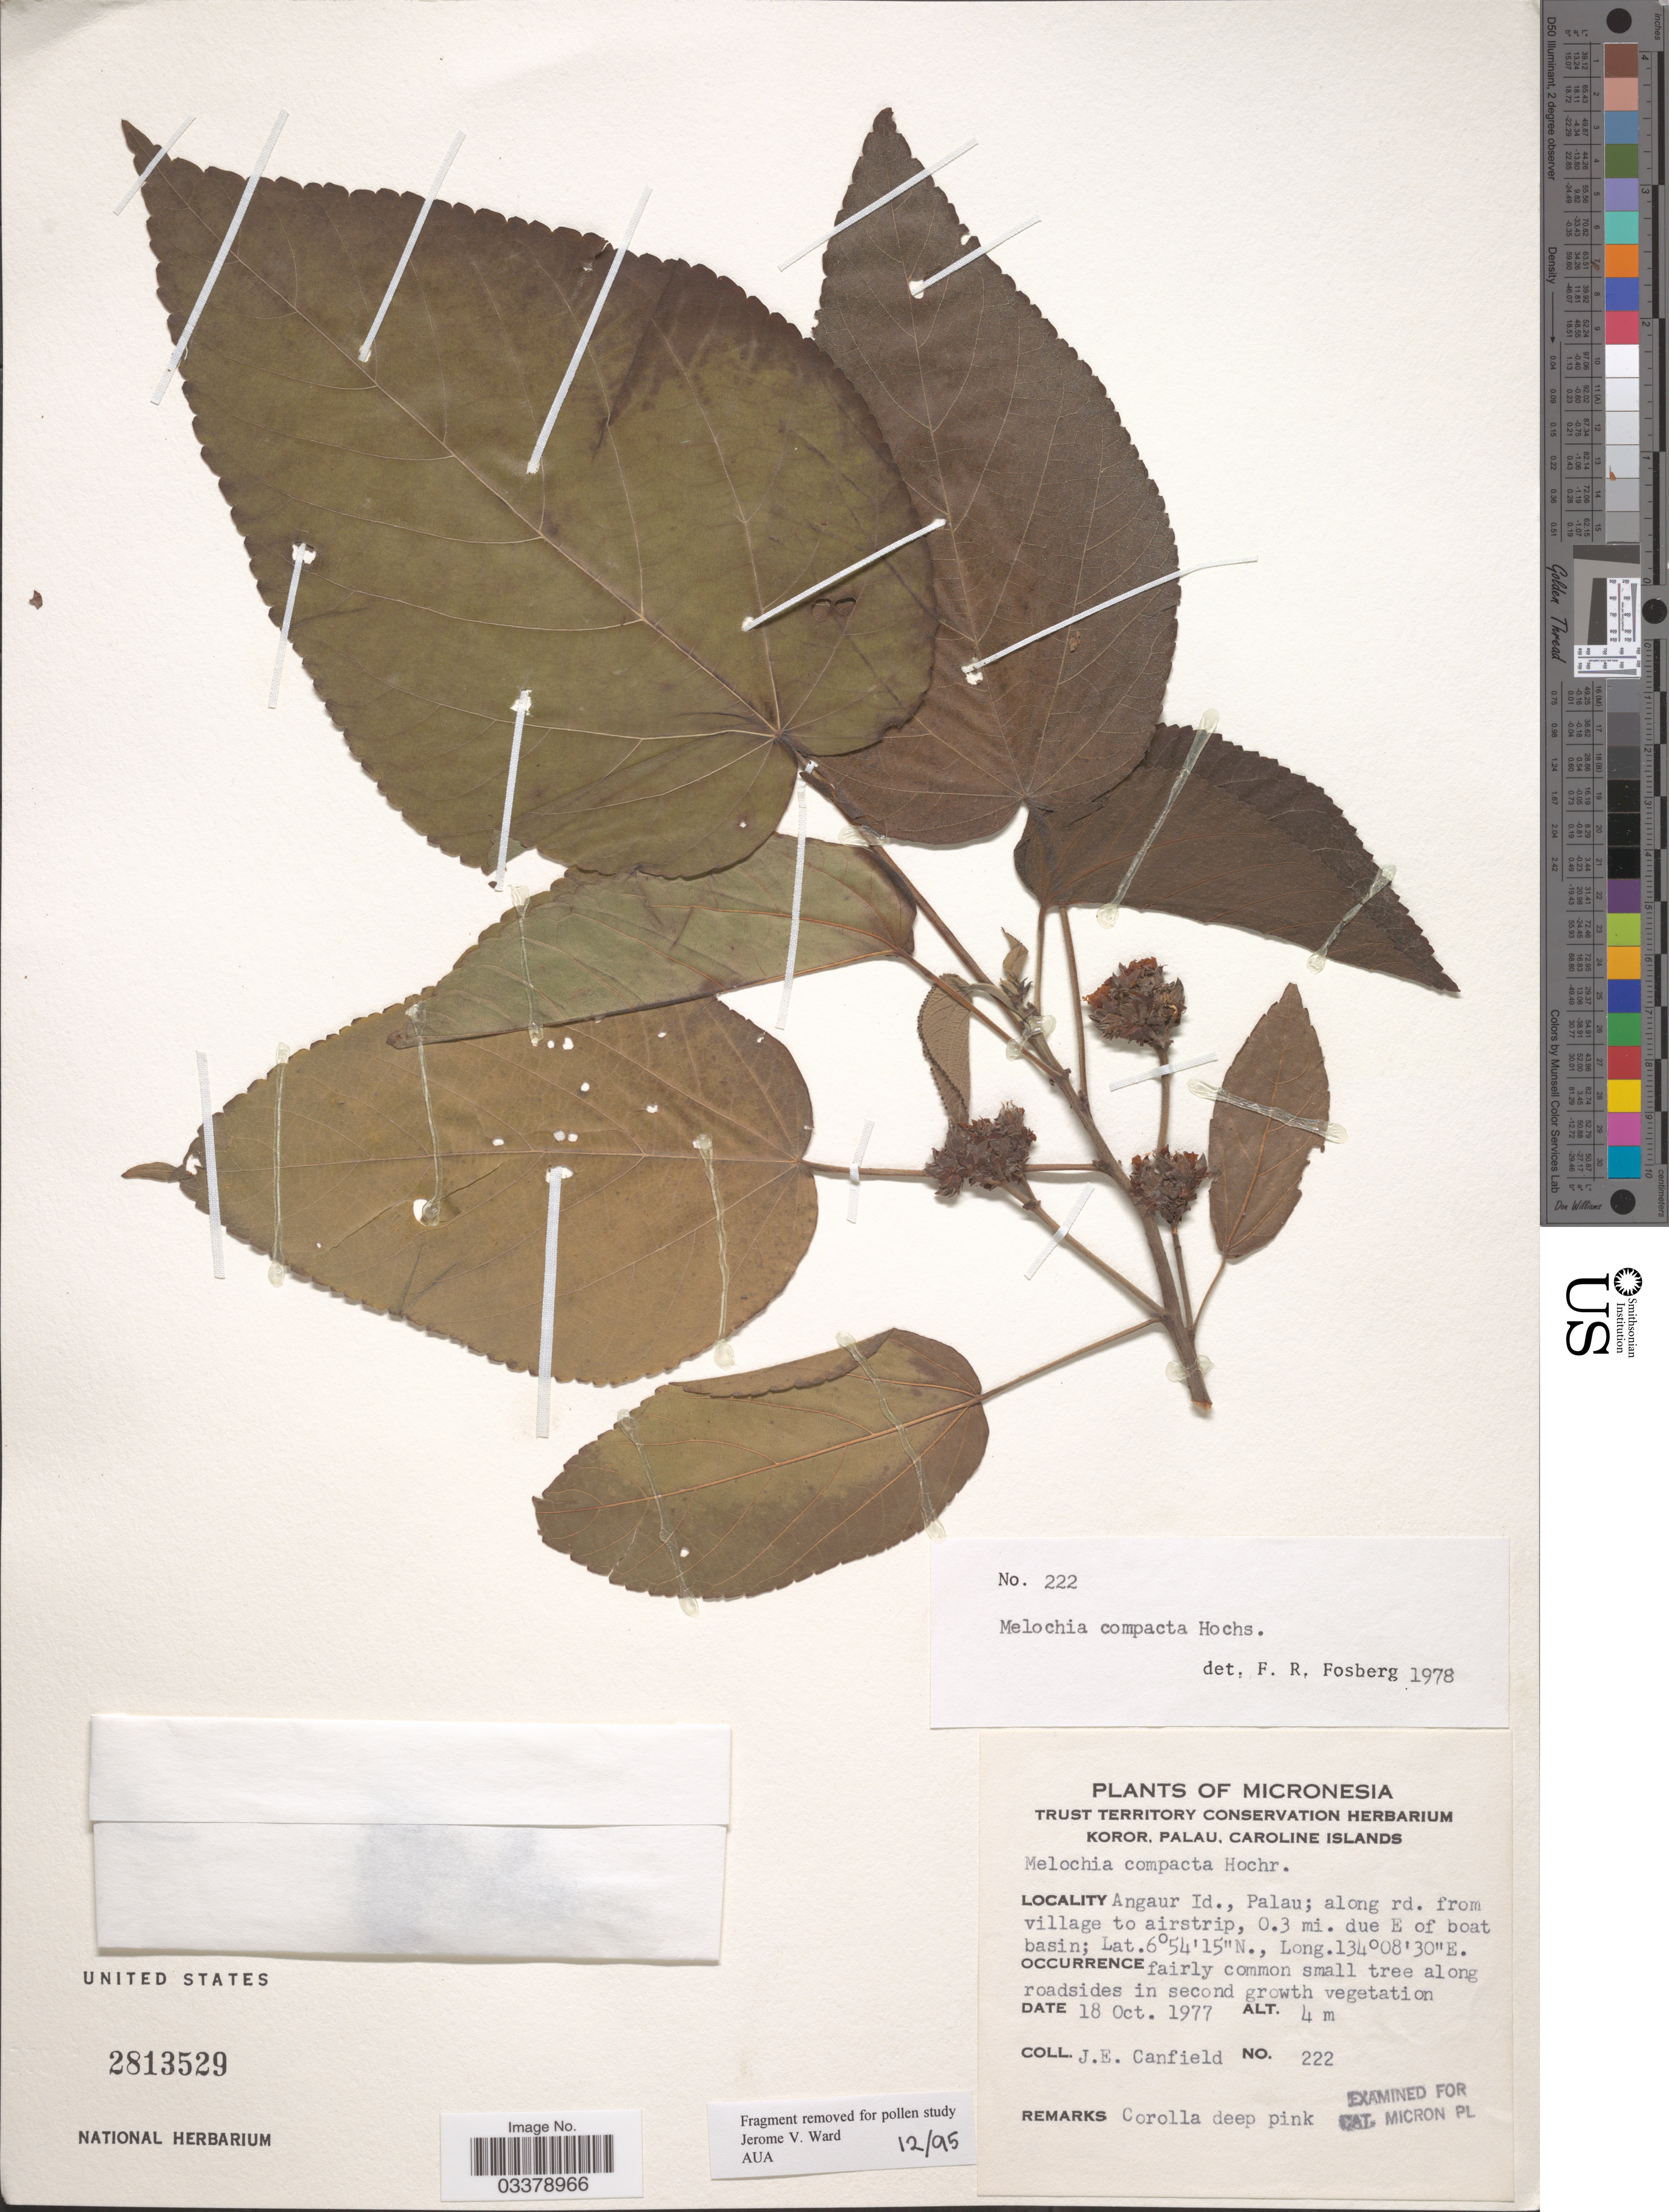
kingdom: Plantae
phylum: Tracheophyta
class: Magnoliopsida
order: Malvales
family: Malvaceae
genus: Melochia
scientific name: Melochia compacta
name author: Hochr.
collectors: J. E. Canfield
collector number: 222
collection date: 1977-10-18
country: Palau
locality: Angaur Id., Palau; along rd. from village to airstrip, 0.3 mi. due E of boat basin.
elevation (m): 4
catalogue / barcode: US 2813529